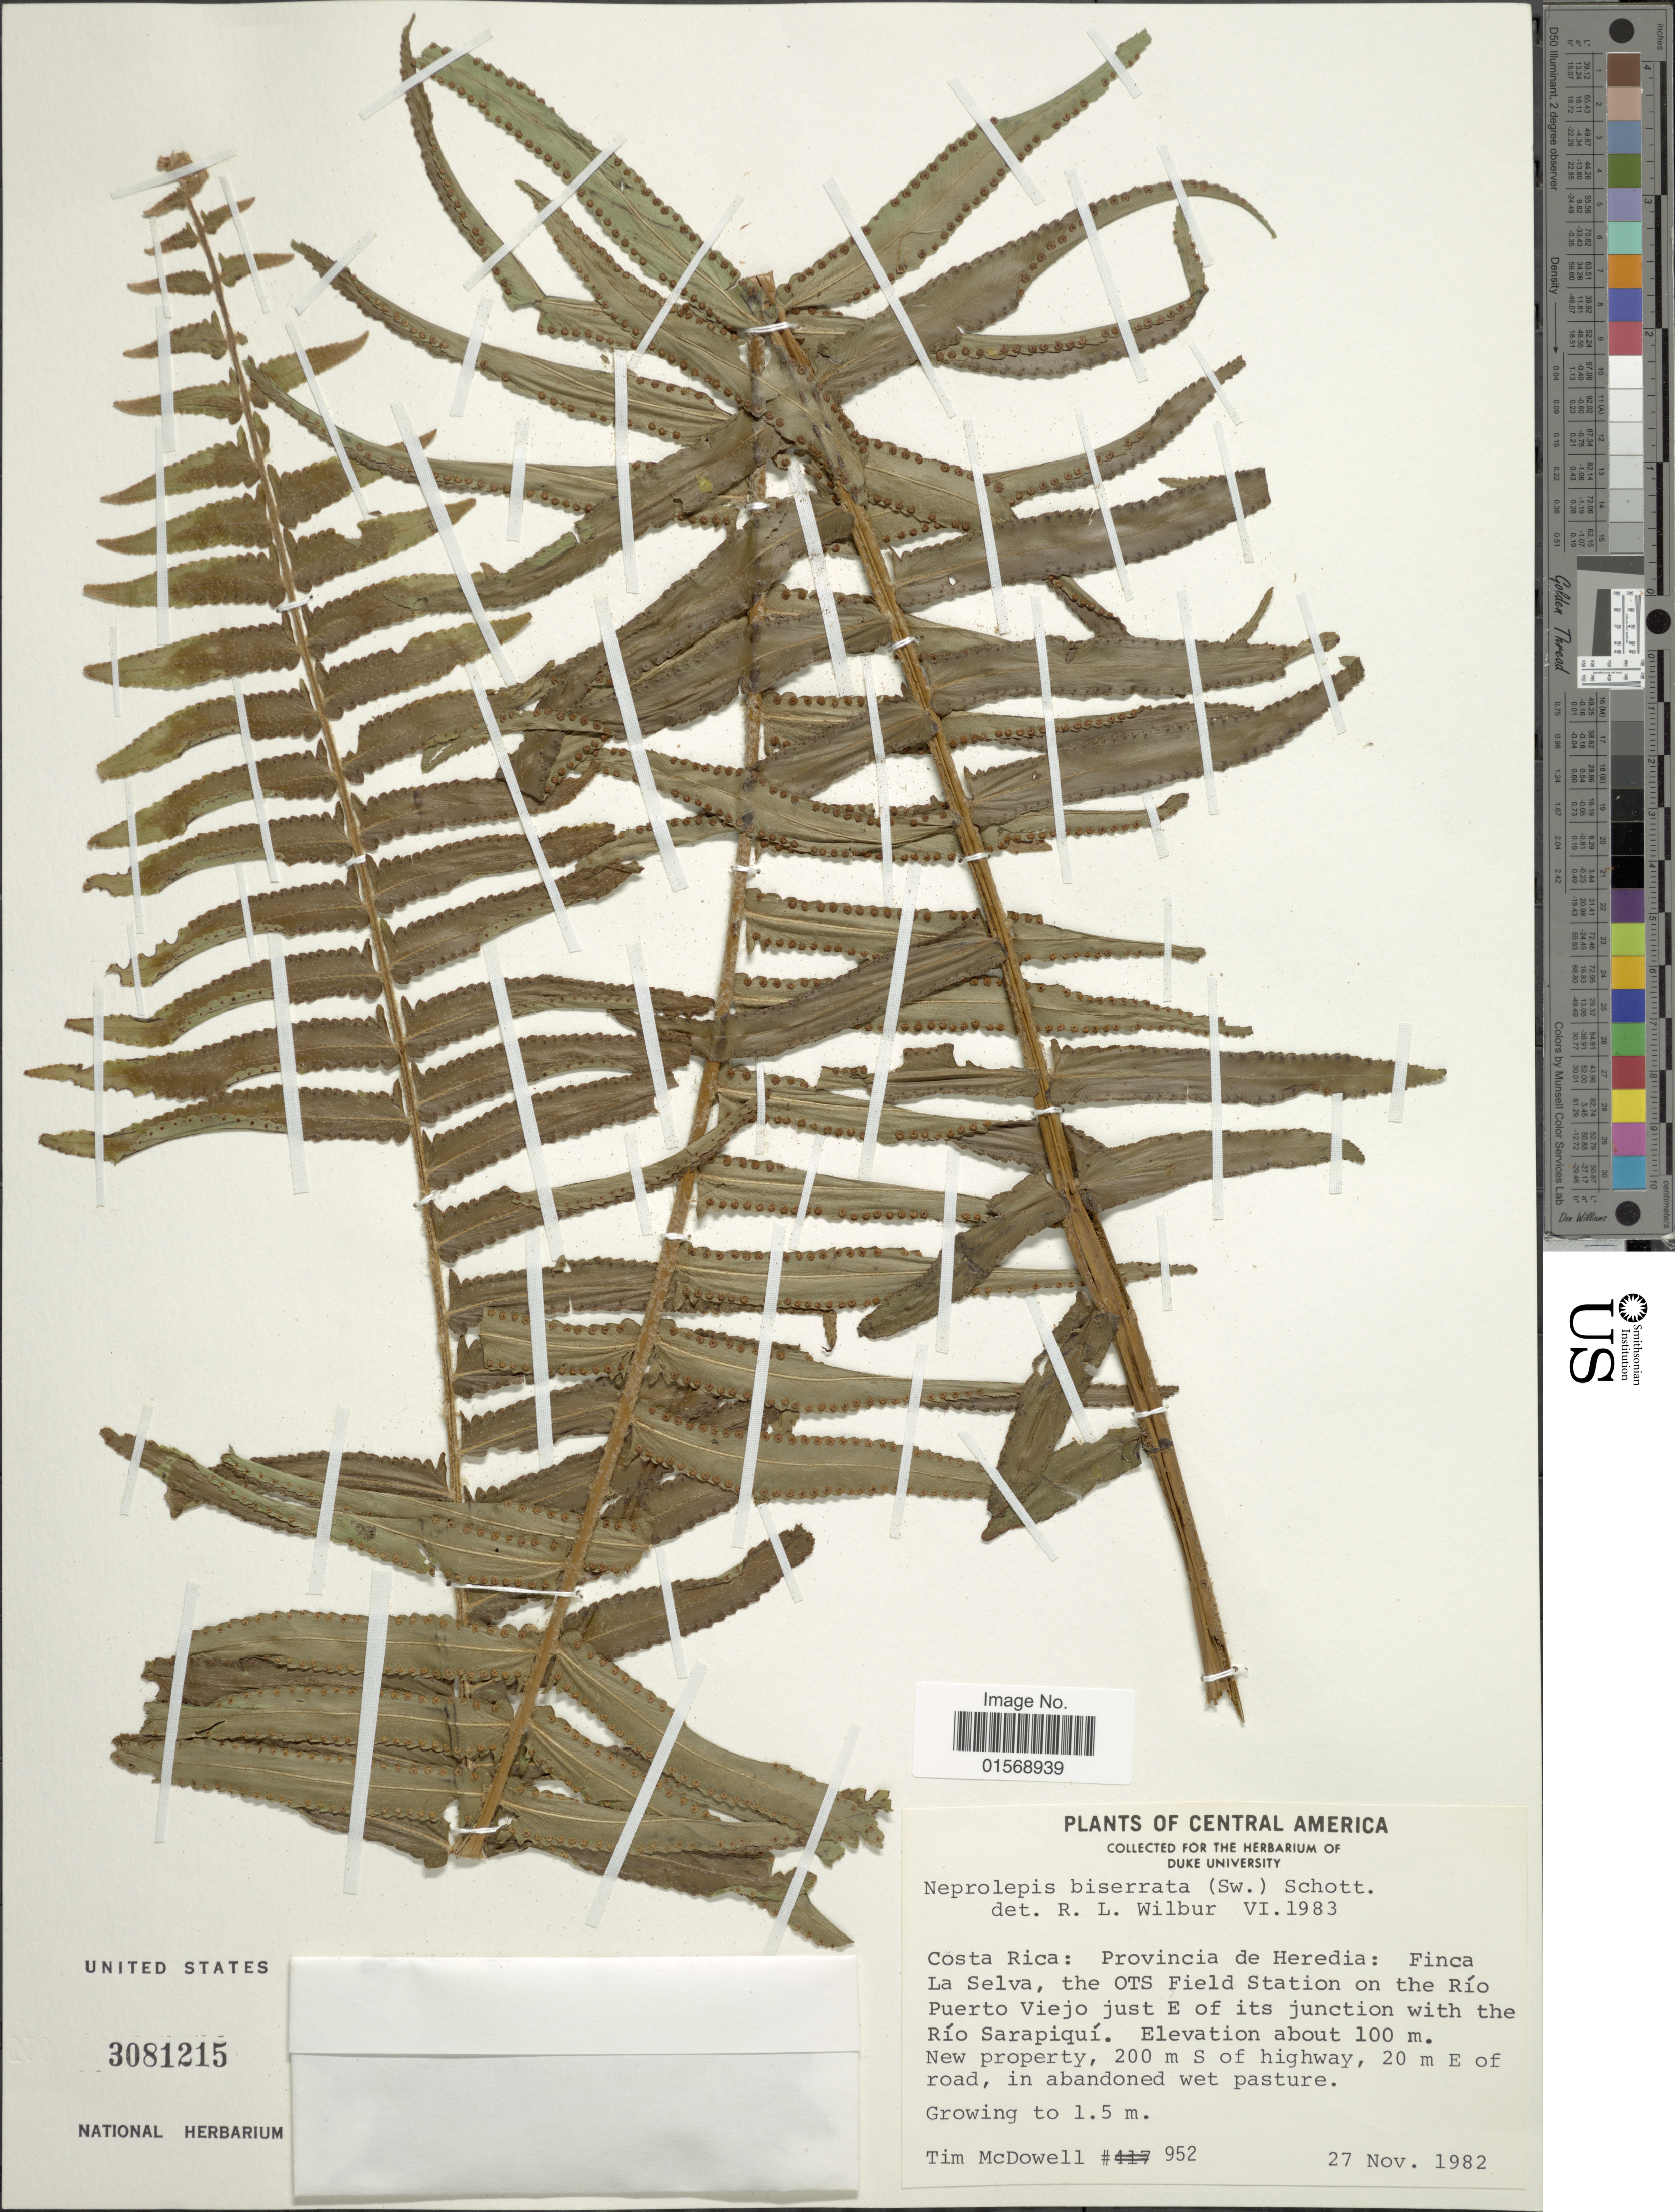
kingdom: Plantae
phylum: Tracheophyta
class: Polypodiopsida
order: Polypodiales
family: Nephrolepidaceae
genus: Nephrolepis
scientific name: Nephrolepis biserrata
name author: (Sw.) Schott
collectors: T. McDowell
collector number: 952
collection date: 1982-11-27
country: Costa Rica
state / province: Heredia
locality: Central America. Costa Rica: Provincia de Heredia: Fnca la Selva, the OTS Field Station on the Rio Puerto Viejo just E of its junction with the Rio Sarapiqui. New property, 200 m S of highway, 20 m E of road.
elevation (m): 100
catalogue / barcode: US 3081215